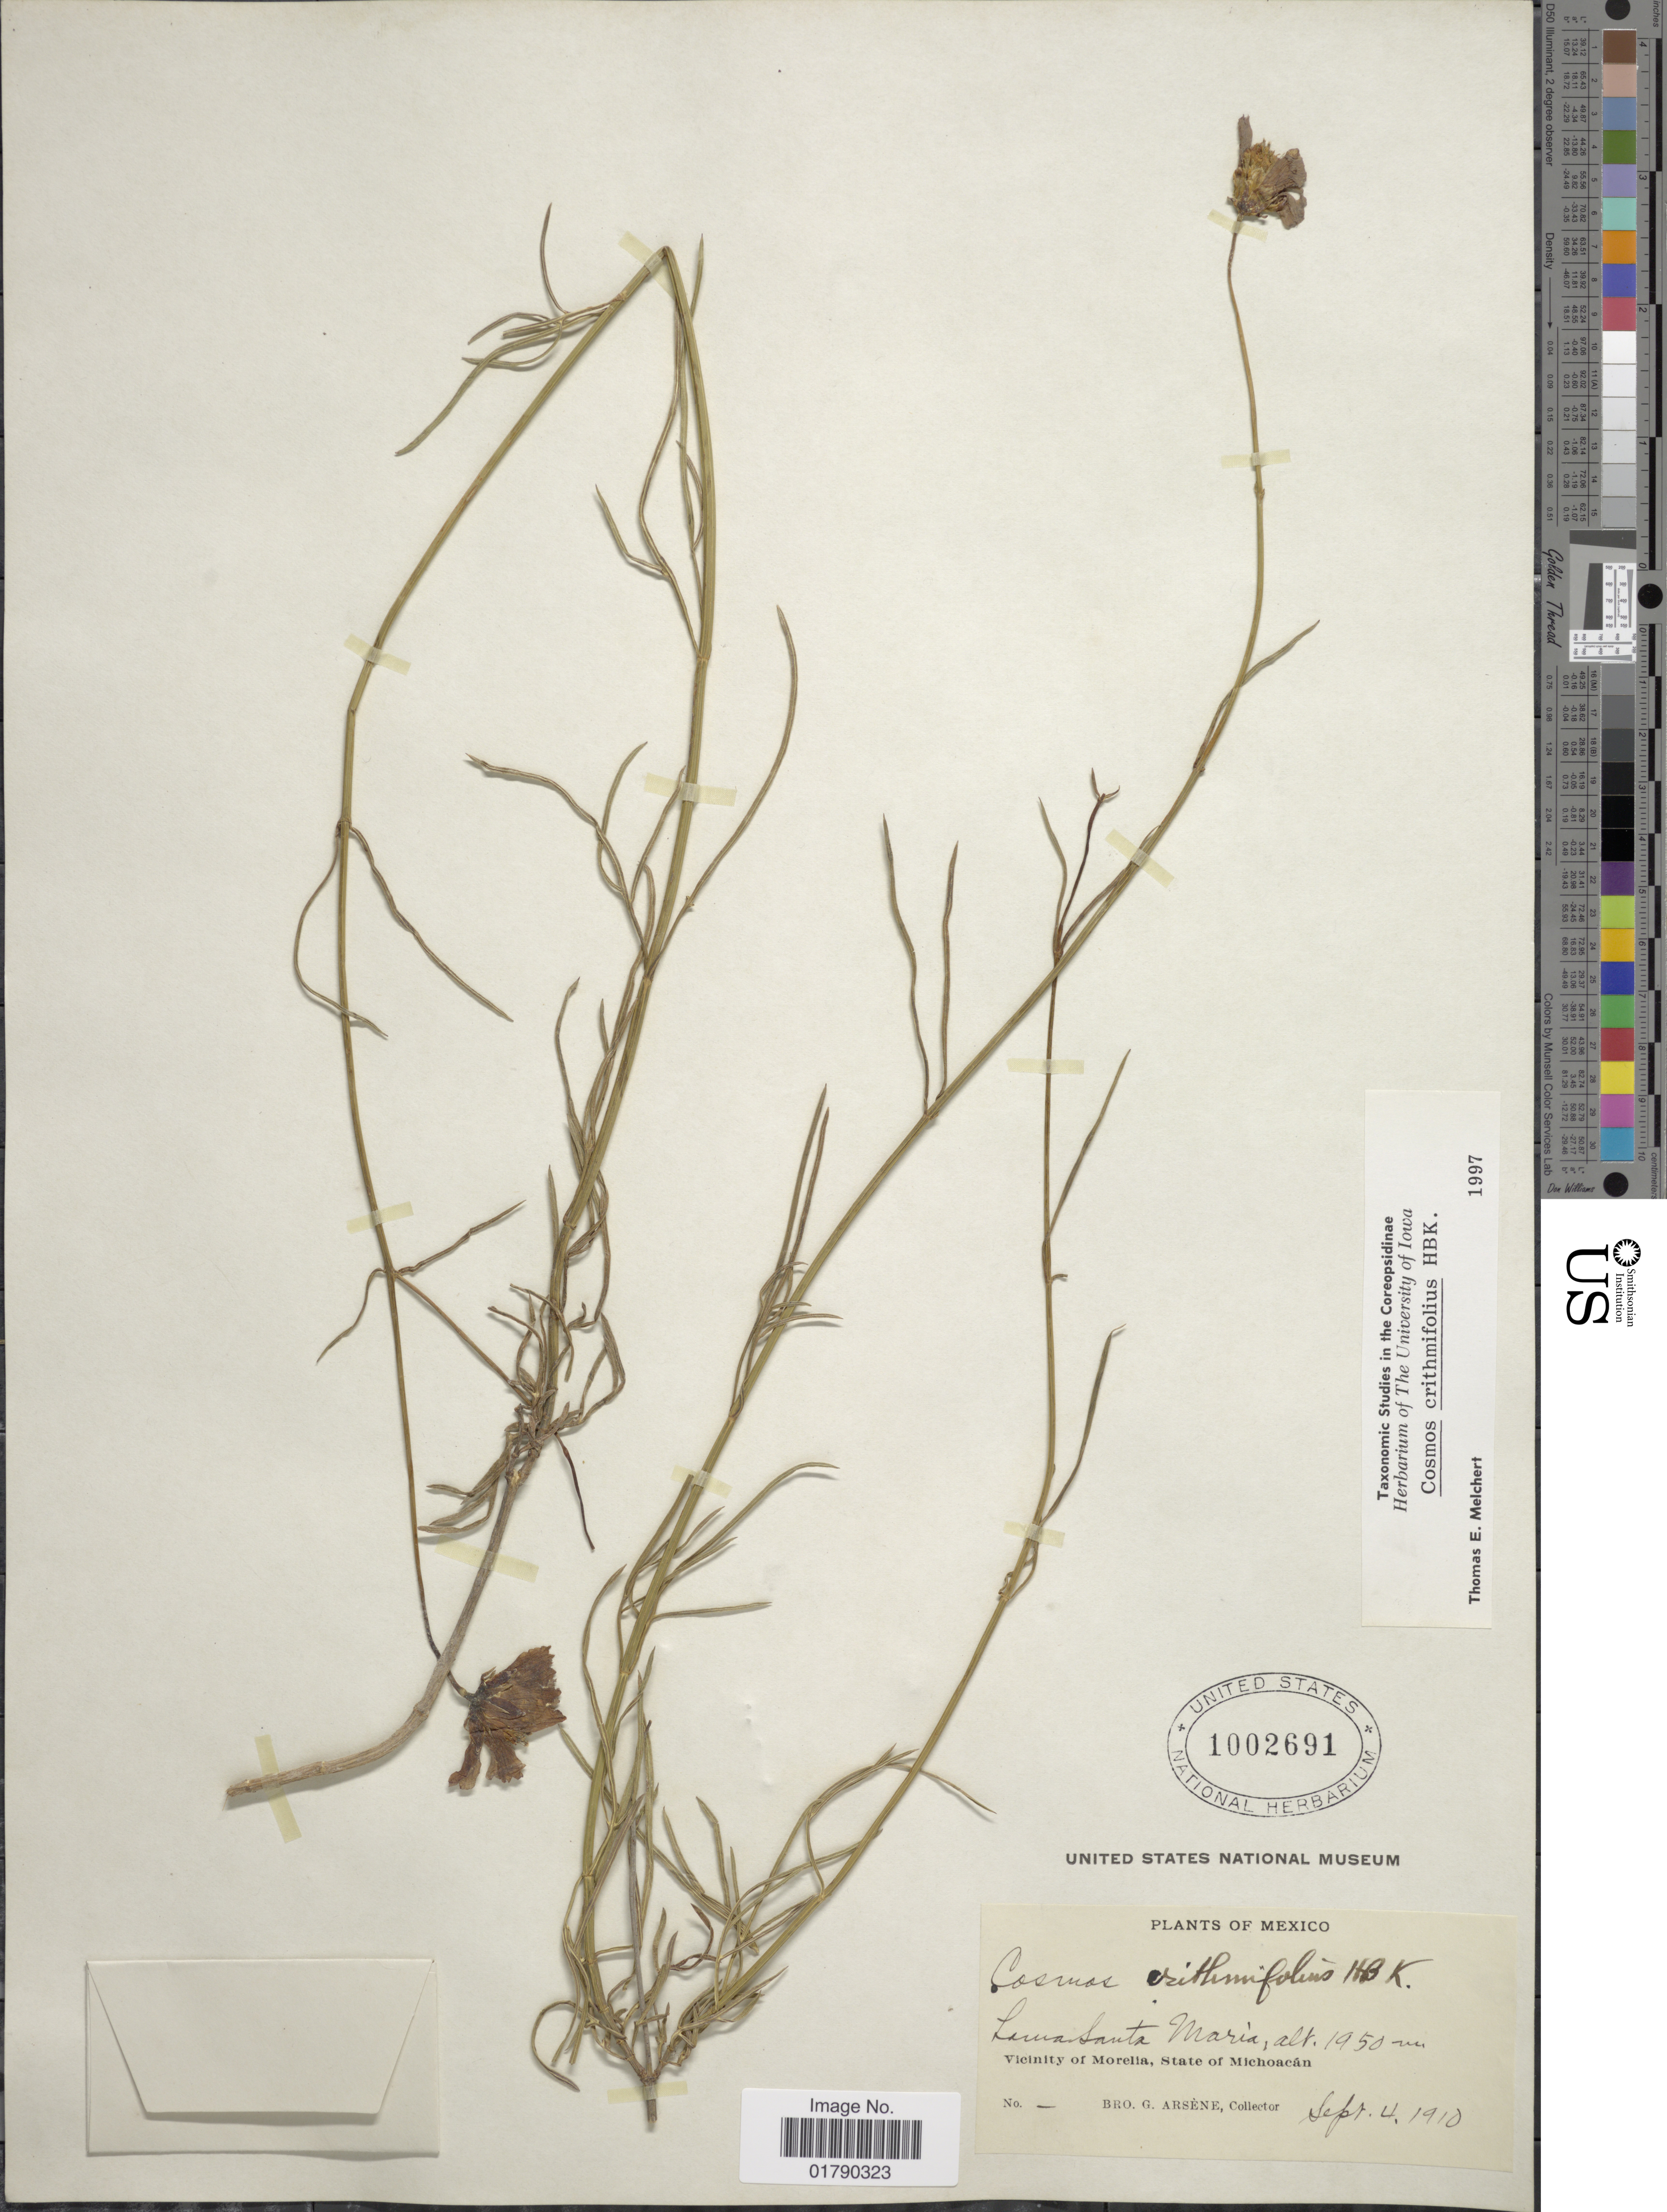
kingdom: Plantae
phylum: Tracheophyta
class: Magnoliopsida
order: Asterales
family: Asteraceae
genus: Cosmos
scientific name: Cosmos crithmifolius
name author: Kunth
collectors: Bro. G. Arsène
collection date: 1910-09-04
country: Mexico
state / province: Michoacán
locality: Loma santa Maria, Vicinity of Morelia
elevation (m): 1950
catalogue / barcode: US 1002691